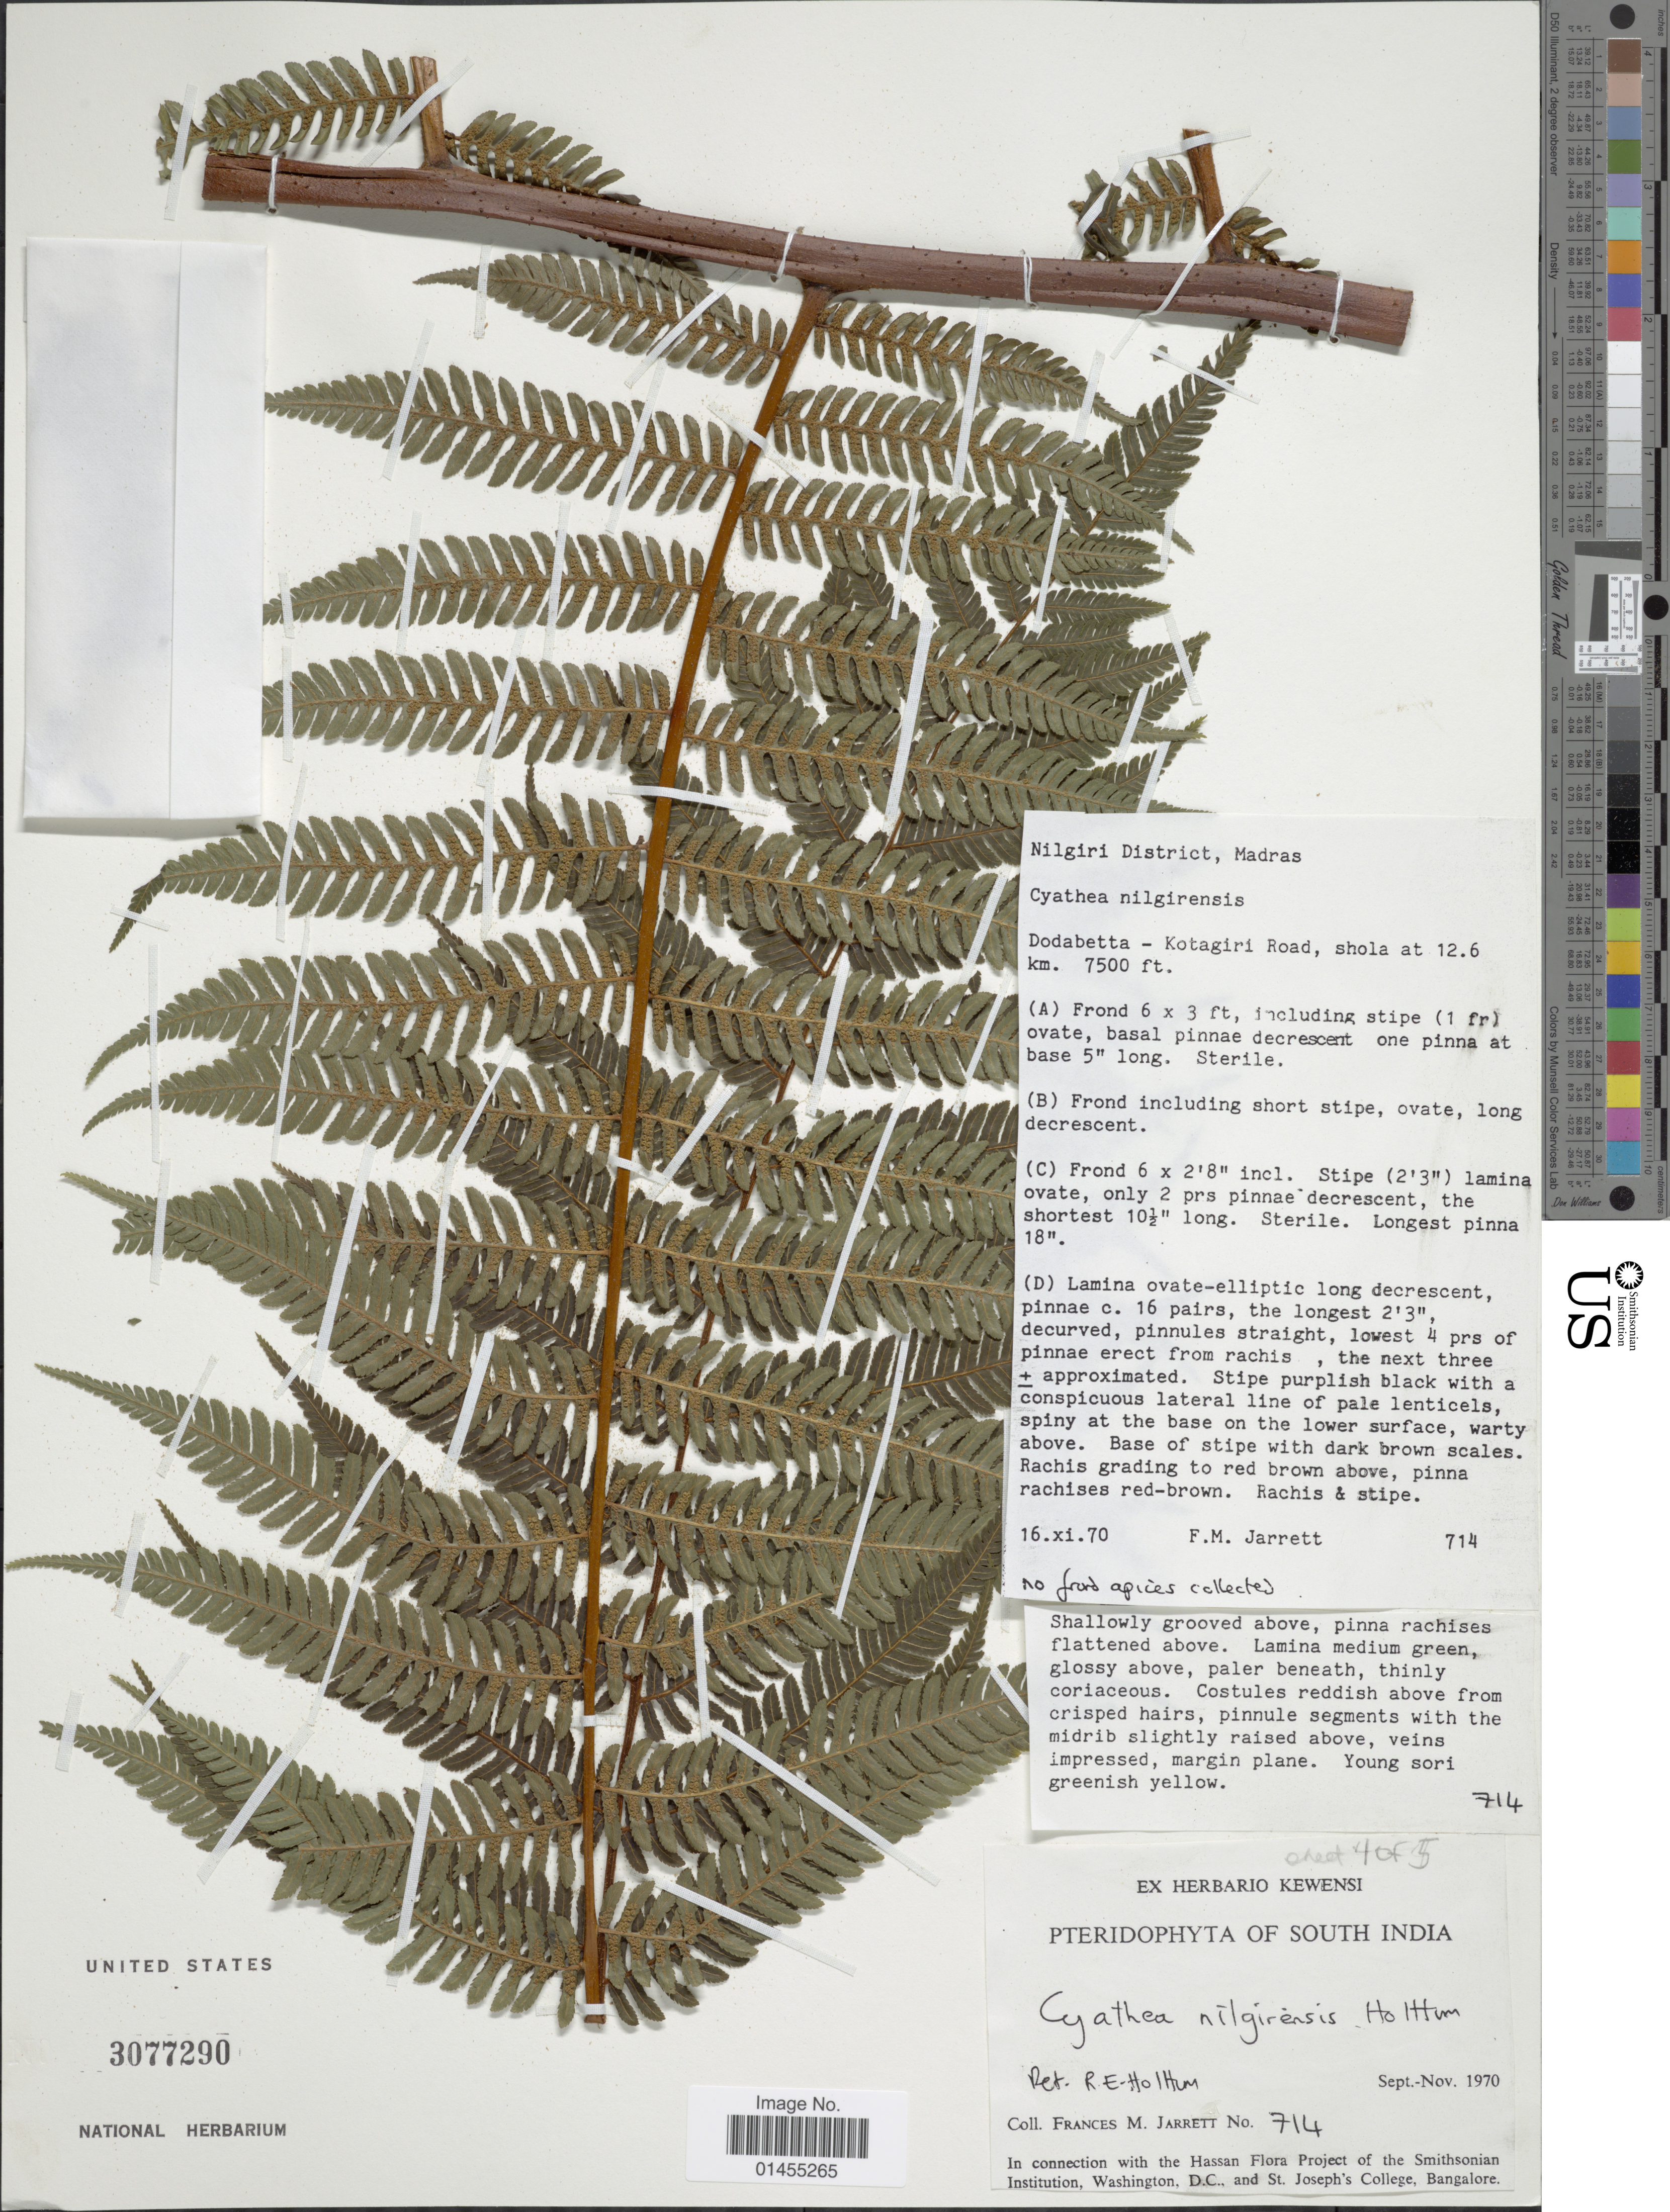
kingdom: Plantae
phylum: Tracheophyta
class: Polypodiopsida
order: Cyatheales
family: Cyatheaceae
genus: Alsophila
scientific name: Alsophila nilgirensis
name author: (Holttum) B.K. Nayar & S. Kaur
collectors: F. M. Jarrett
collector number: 714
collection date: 1970-09/1970-11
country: India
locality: South India, Nilgiri District, Madras. Dodabetta - Kotaigiri Road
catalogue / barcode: US 3077290